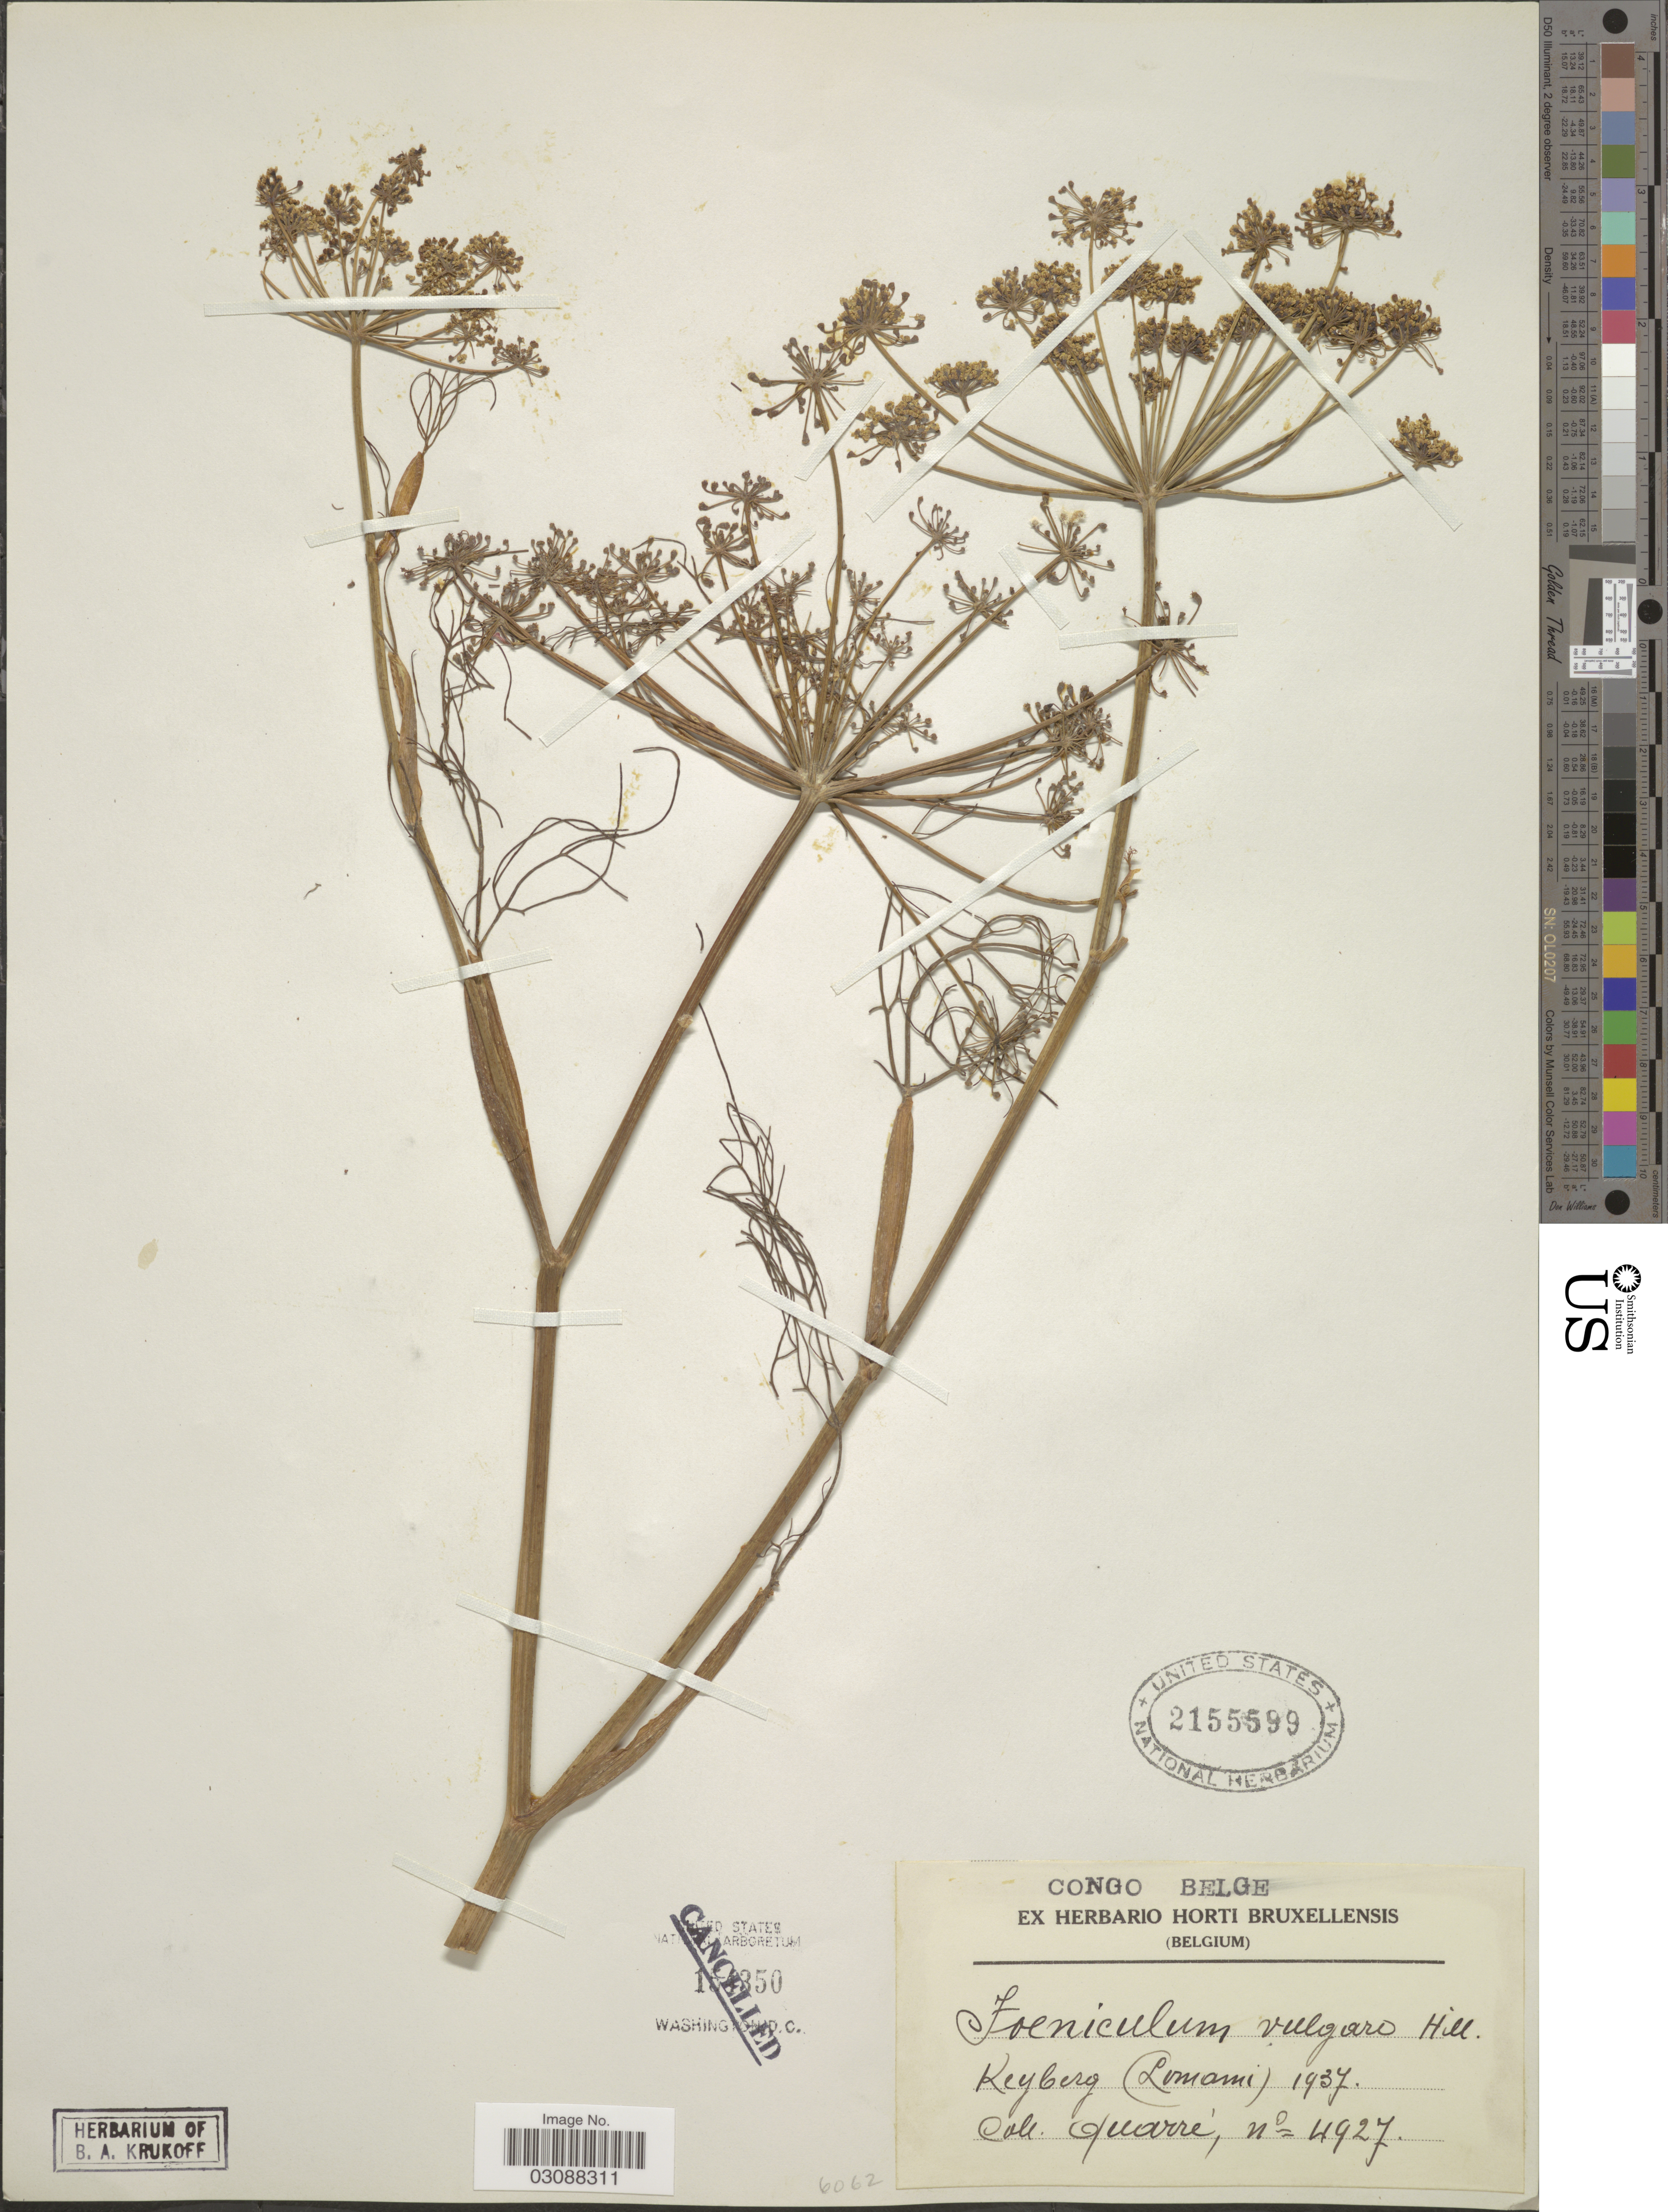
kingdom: Plantae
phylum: Tracheophyta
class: Magnoliopsida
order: Apiales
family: Apiaceae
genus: Foeniculum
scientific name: Foeniculum vulgare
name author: Mill.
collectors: -. Quarre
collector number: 4927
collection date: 1937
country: Congo, Democratic Republic of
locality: Congo Belge. Keyberg (Lomami).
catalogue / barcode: US 2155599